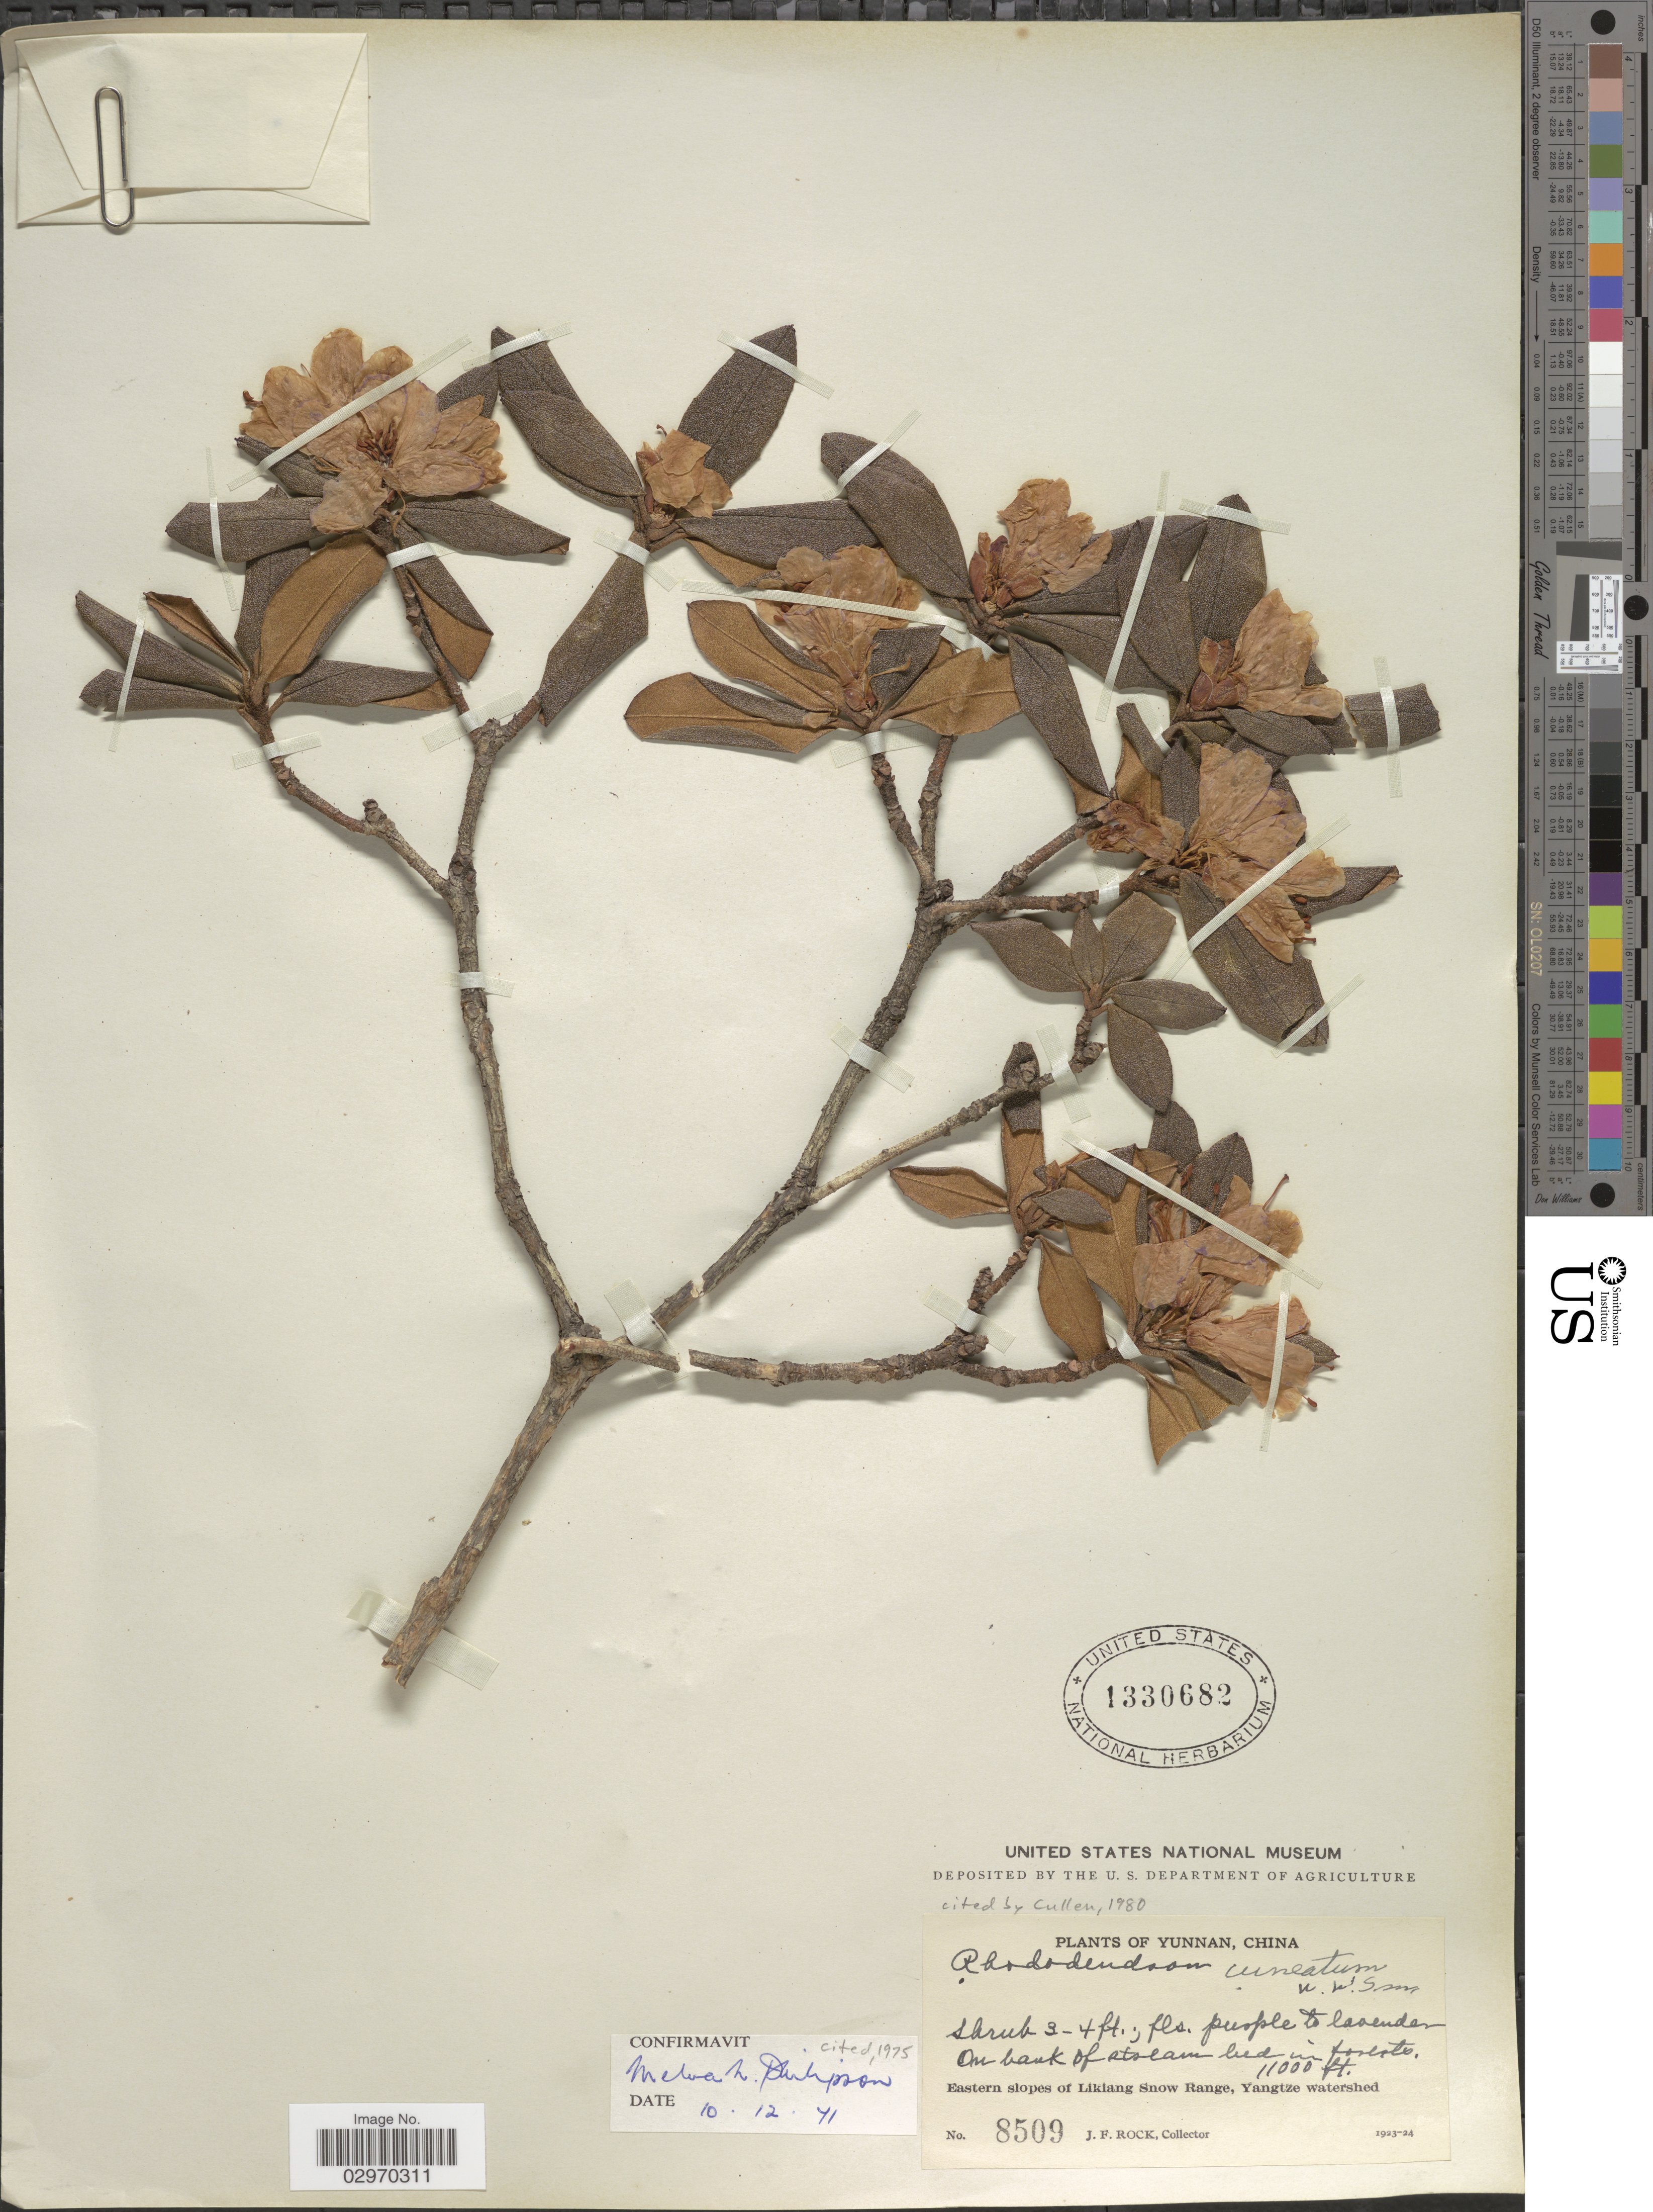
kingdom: Plantae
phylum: Tracheophyta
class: Magnoliopsida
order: Ericales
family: Ericaceae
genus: Rhododendron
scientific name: Rhododendron cuneatum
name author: W.W. Sm.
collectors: J. Rock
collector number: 8509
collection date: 1923/1924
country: China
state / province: Yunnan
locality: On bank of stream bed in forests. Eastern slopes of Likiang Snow Range, Yangtze watershed.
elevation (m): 3353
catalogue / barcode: US 1330682